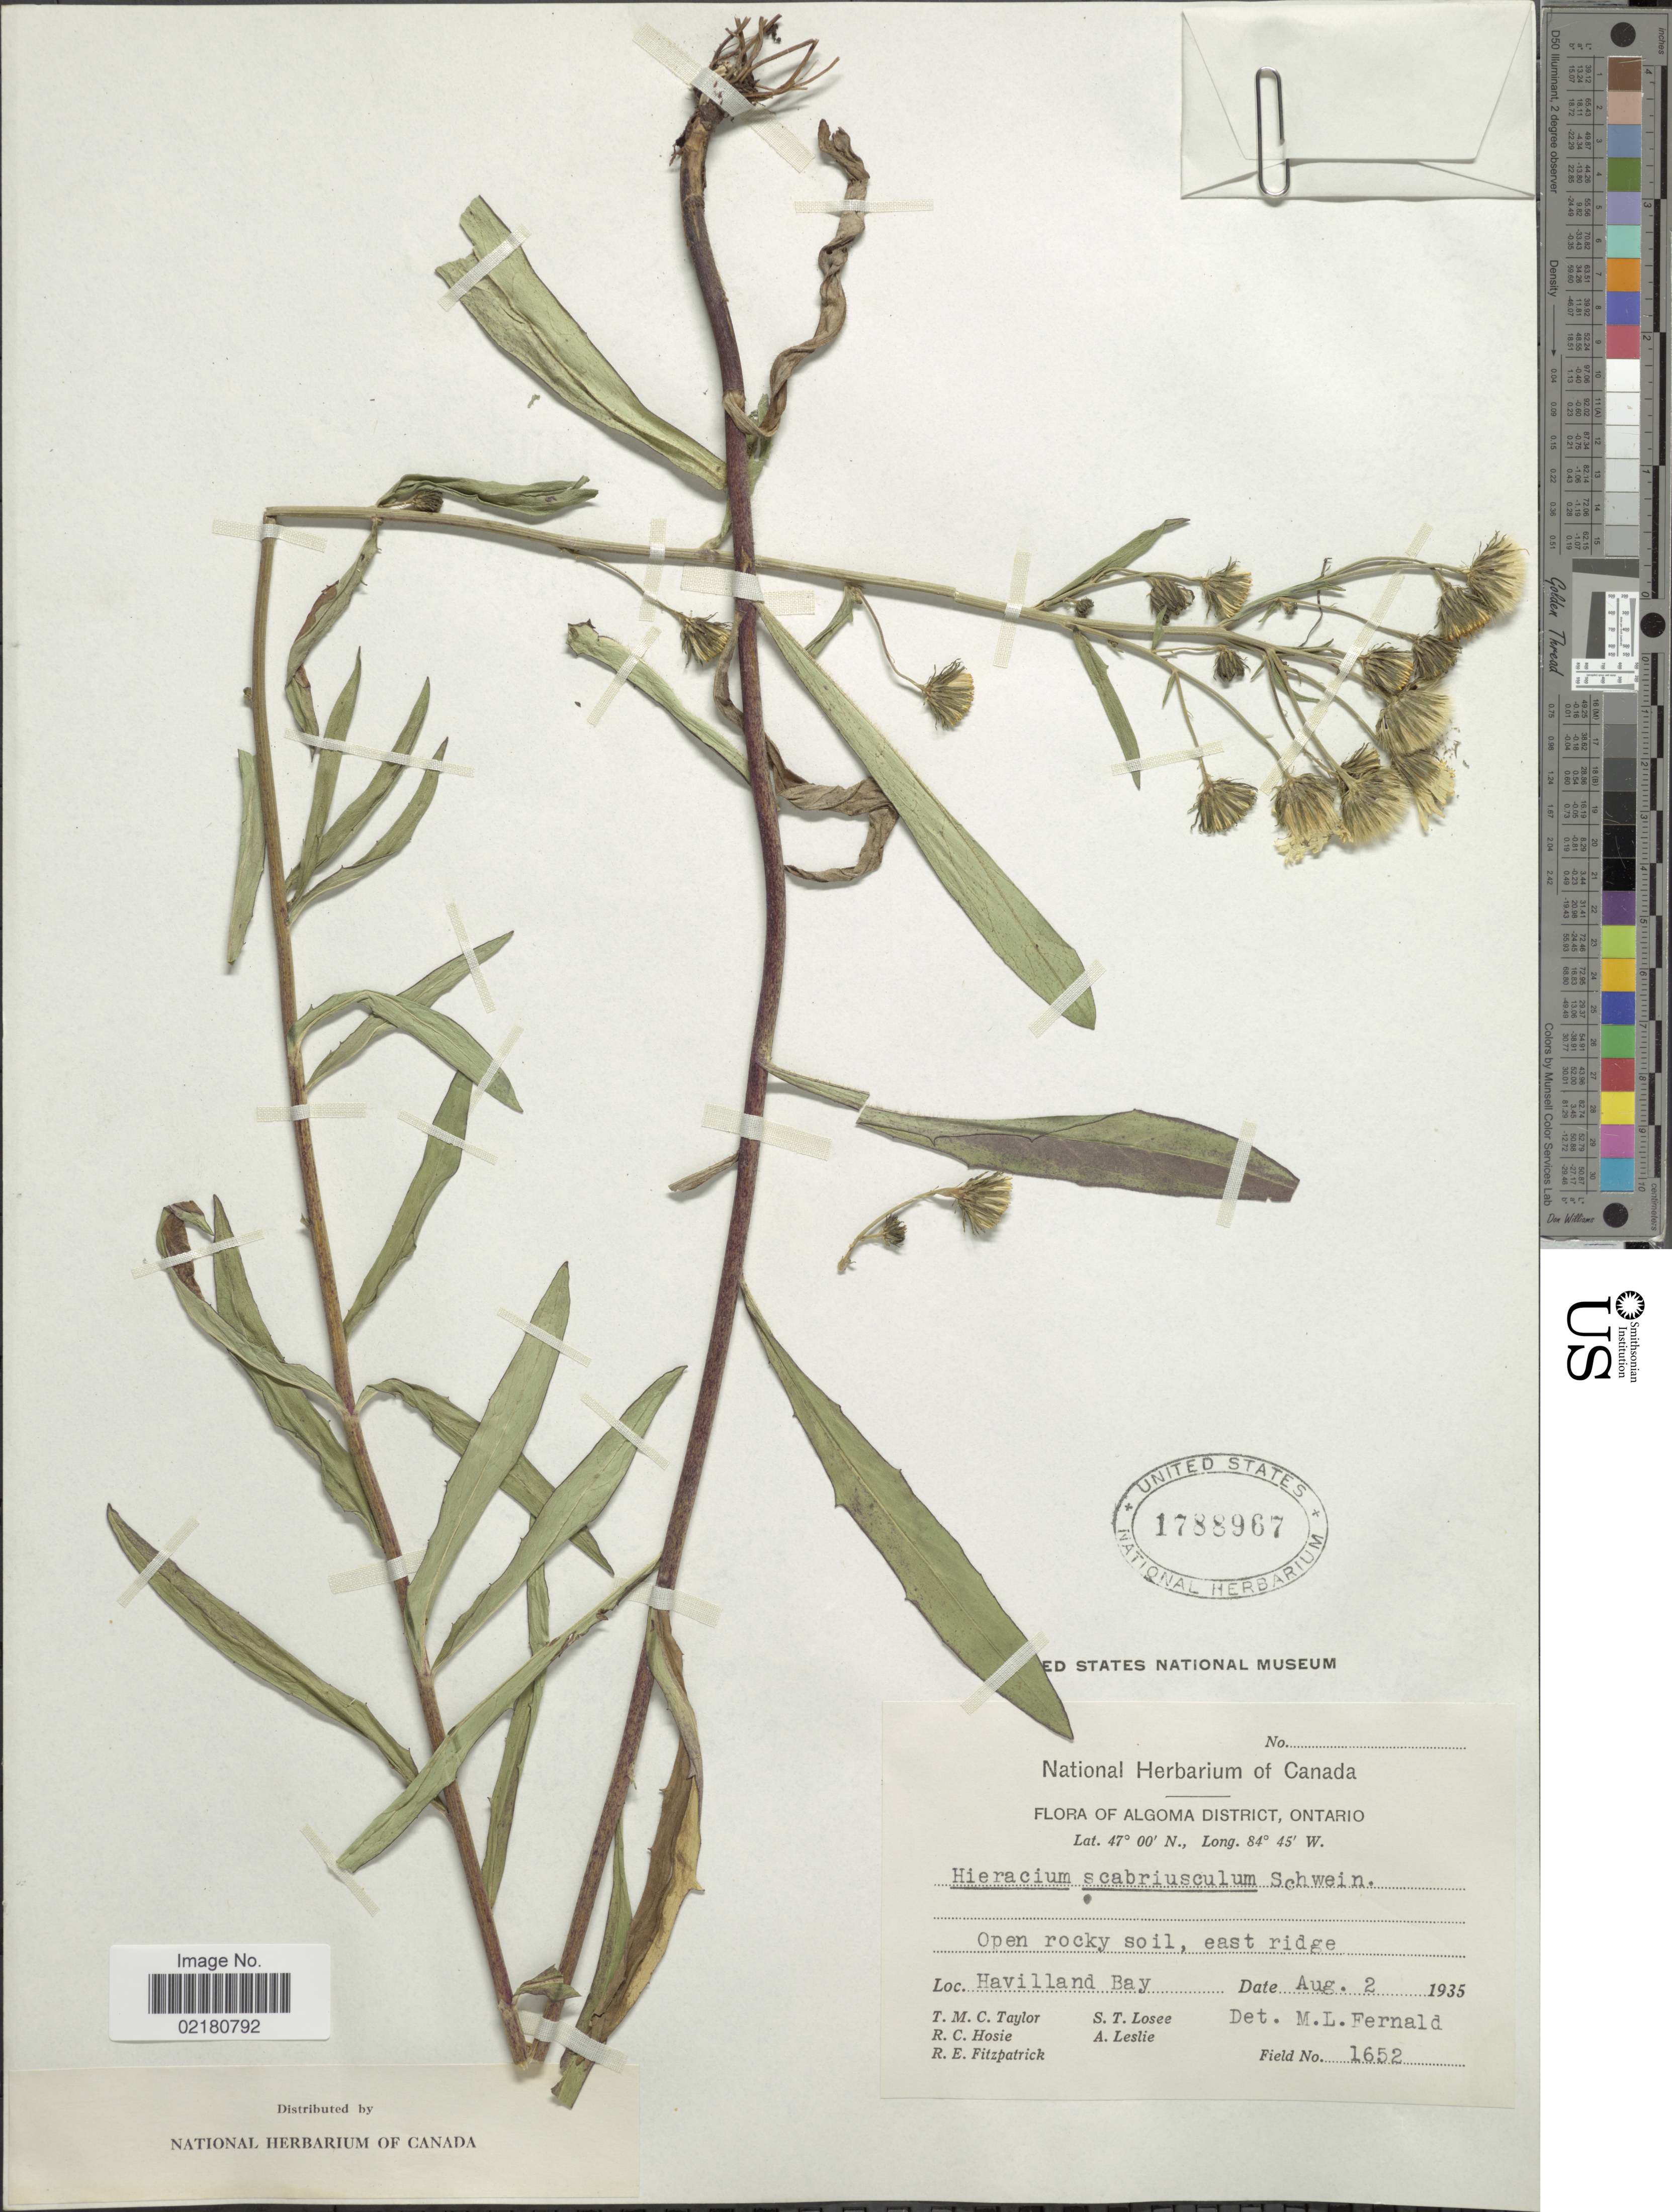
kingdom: Plantae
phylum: Tracheophyta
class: Magnoliopsida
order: Asterales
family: Asteraceae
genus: Hieracium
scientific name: Hieracium umbellatum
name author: L.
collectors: T. M. C. Taylor, R. Hosie, R. Fitzpatrick, S. Losee & A. Leslie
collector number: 1652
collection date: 1935-08-02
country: Canada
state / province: Ontario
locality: Algoma, Ontario, Havilland Bay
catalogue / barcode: US 1788967